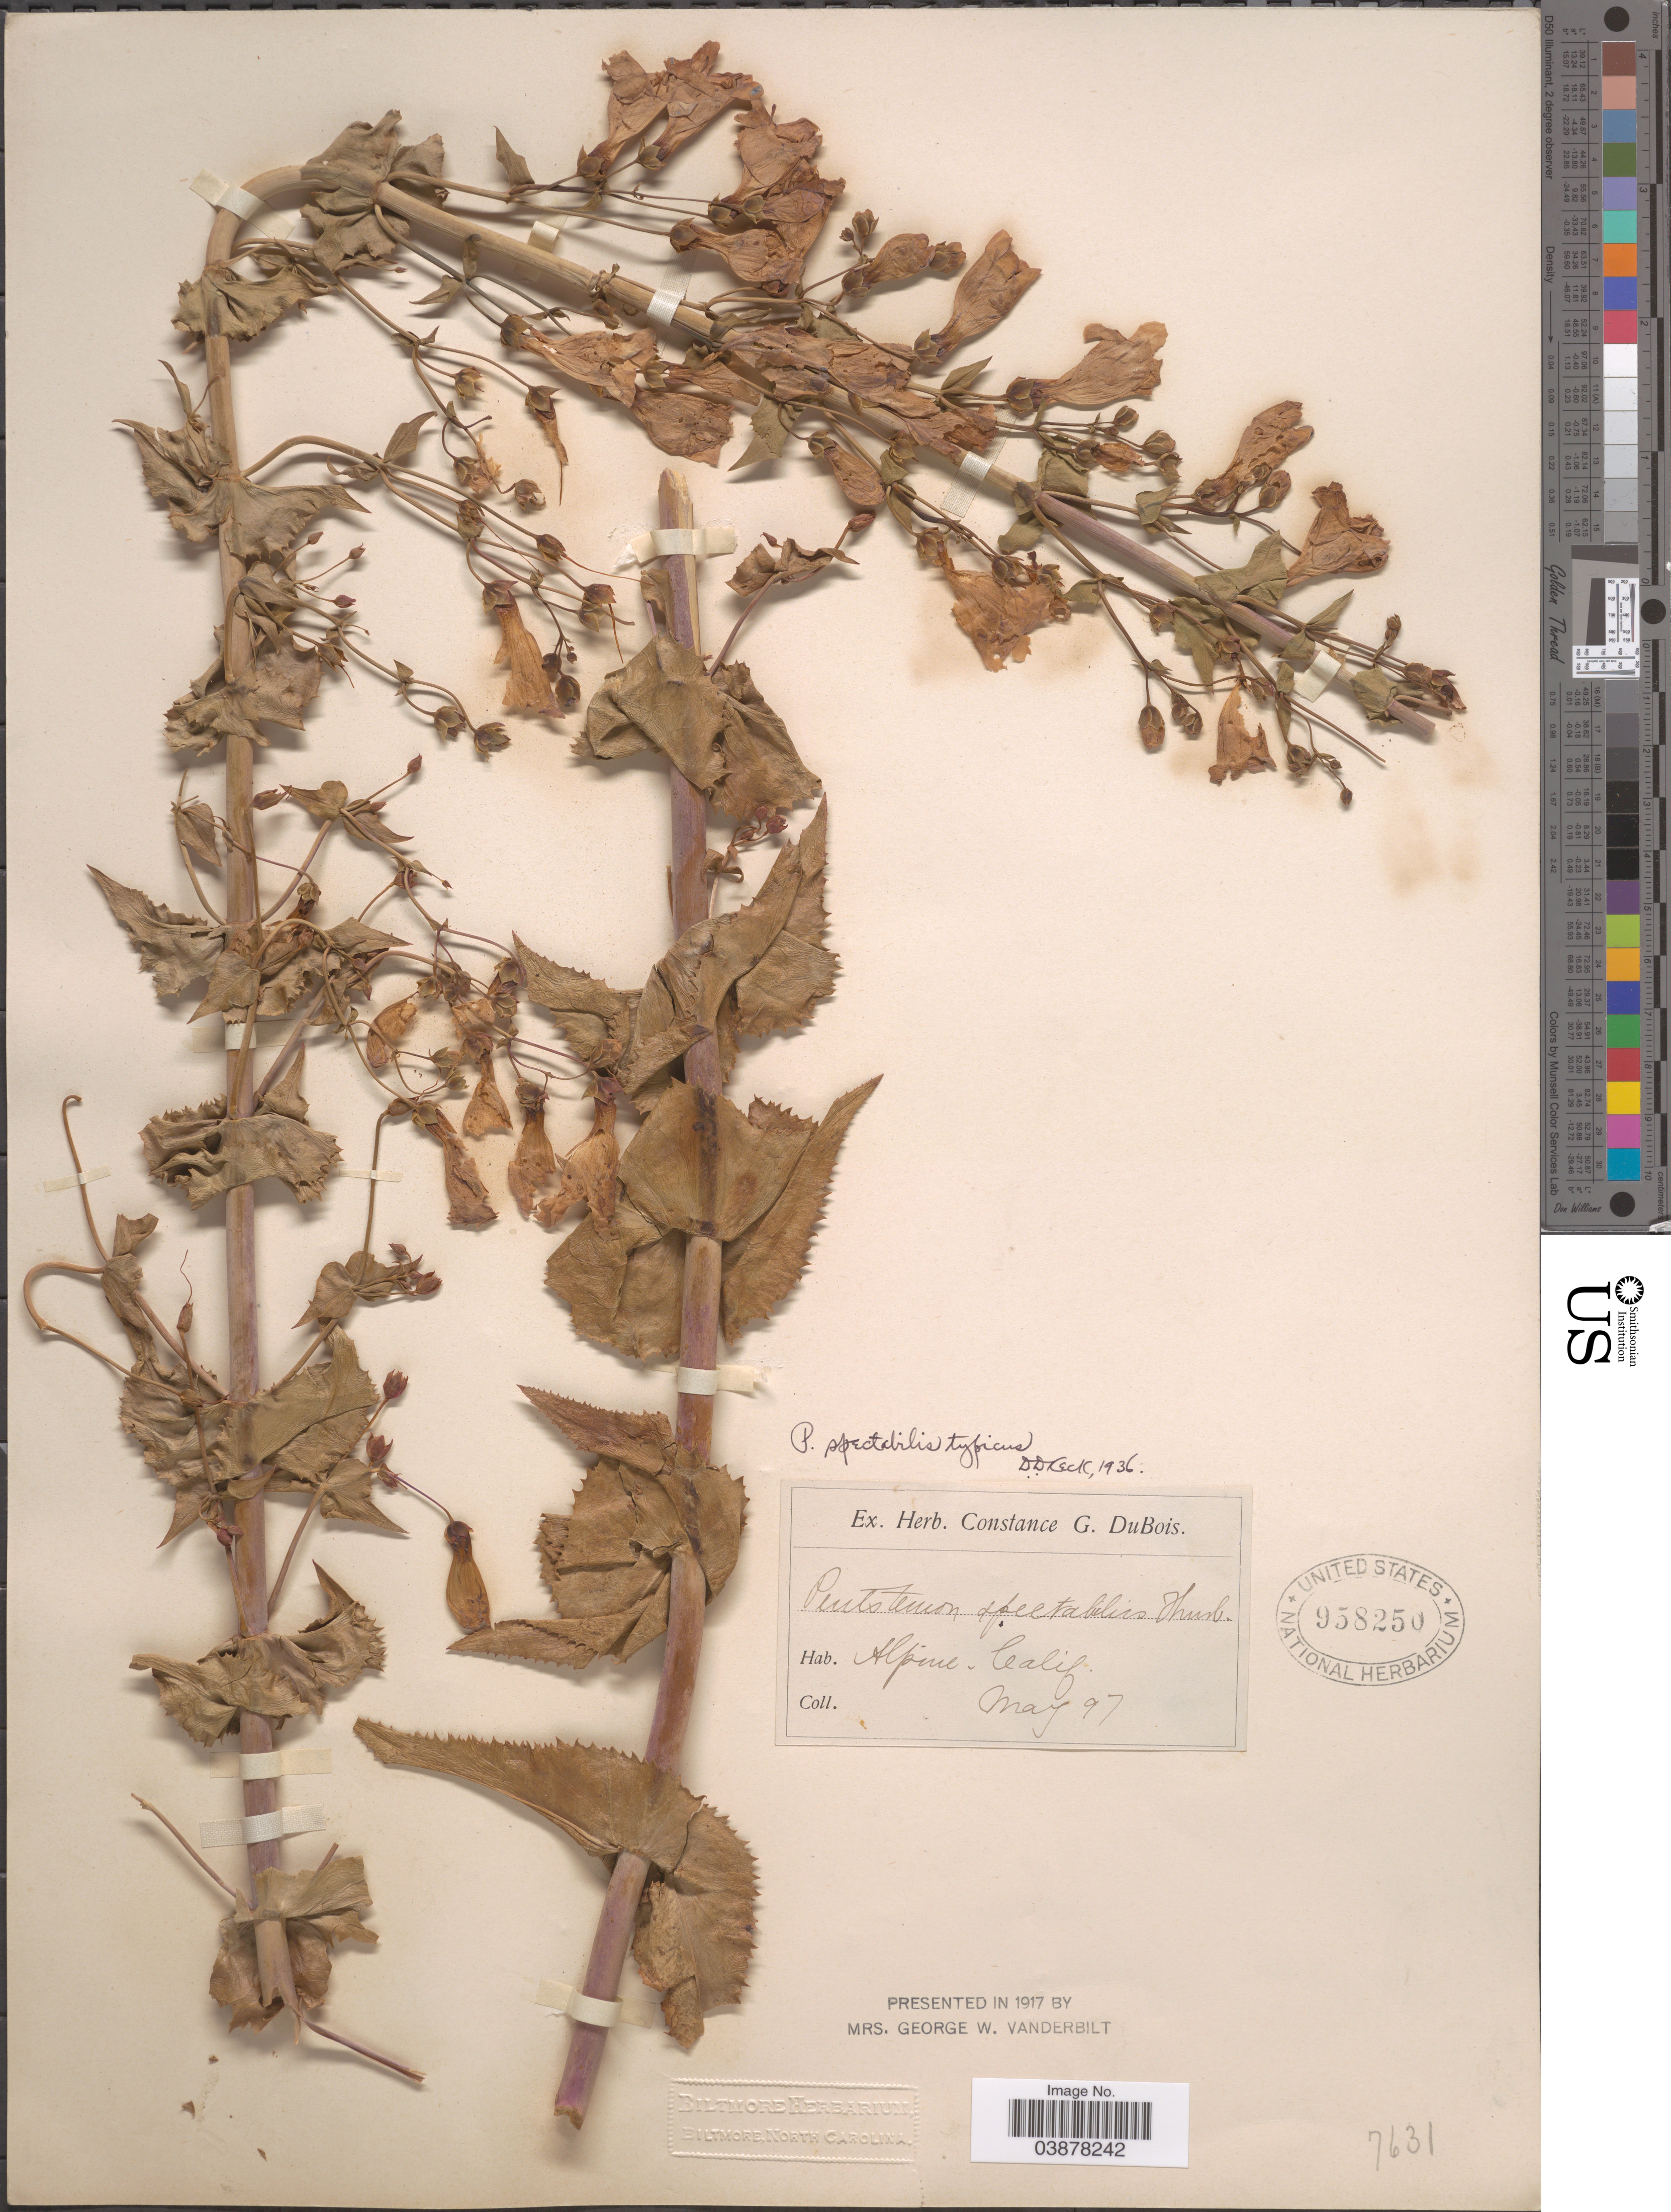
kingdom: Plantae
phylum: Tracheophyta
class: Magnoliopsida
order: Lamiales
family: Plantaginaceae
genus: Penstemon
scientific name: Penstemon spectabilis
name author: Thurb. ex Torr. & A. Gray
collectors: ex herb. Constance G. DuBois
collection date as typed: Transcribed d/m/y: /5/97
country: United States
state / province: California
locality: Alpine.